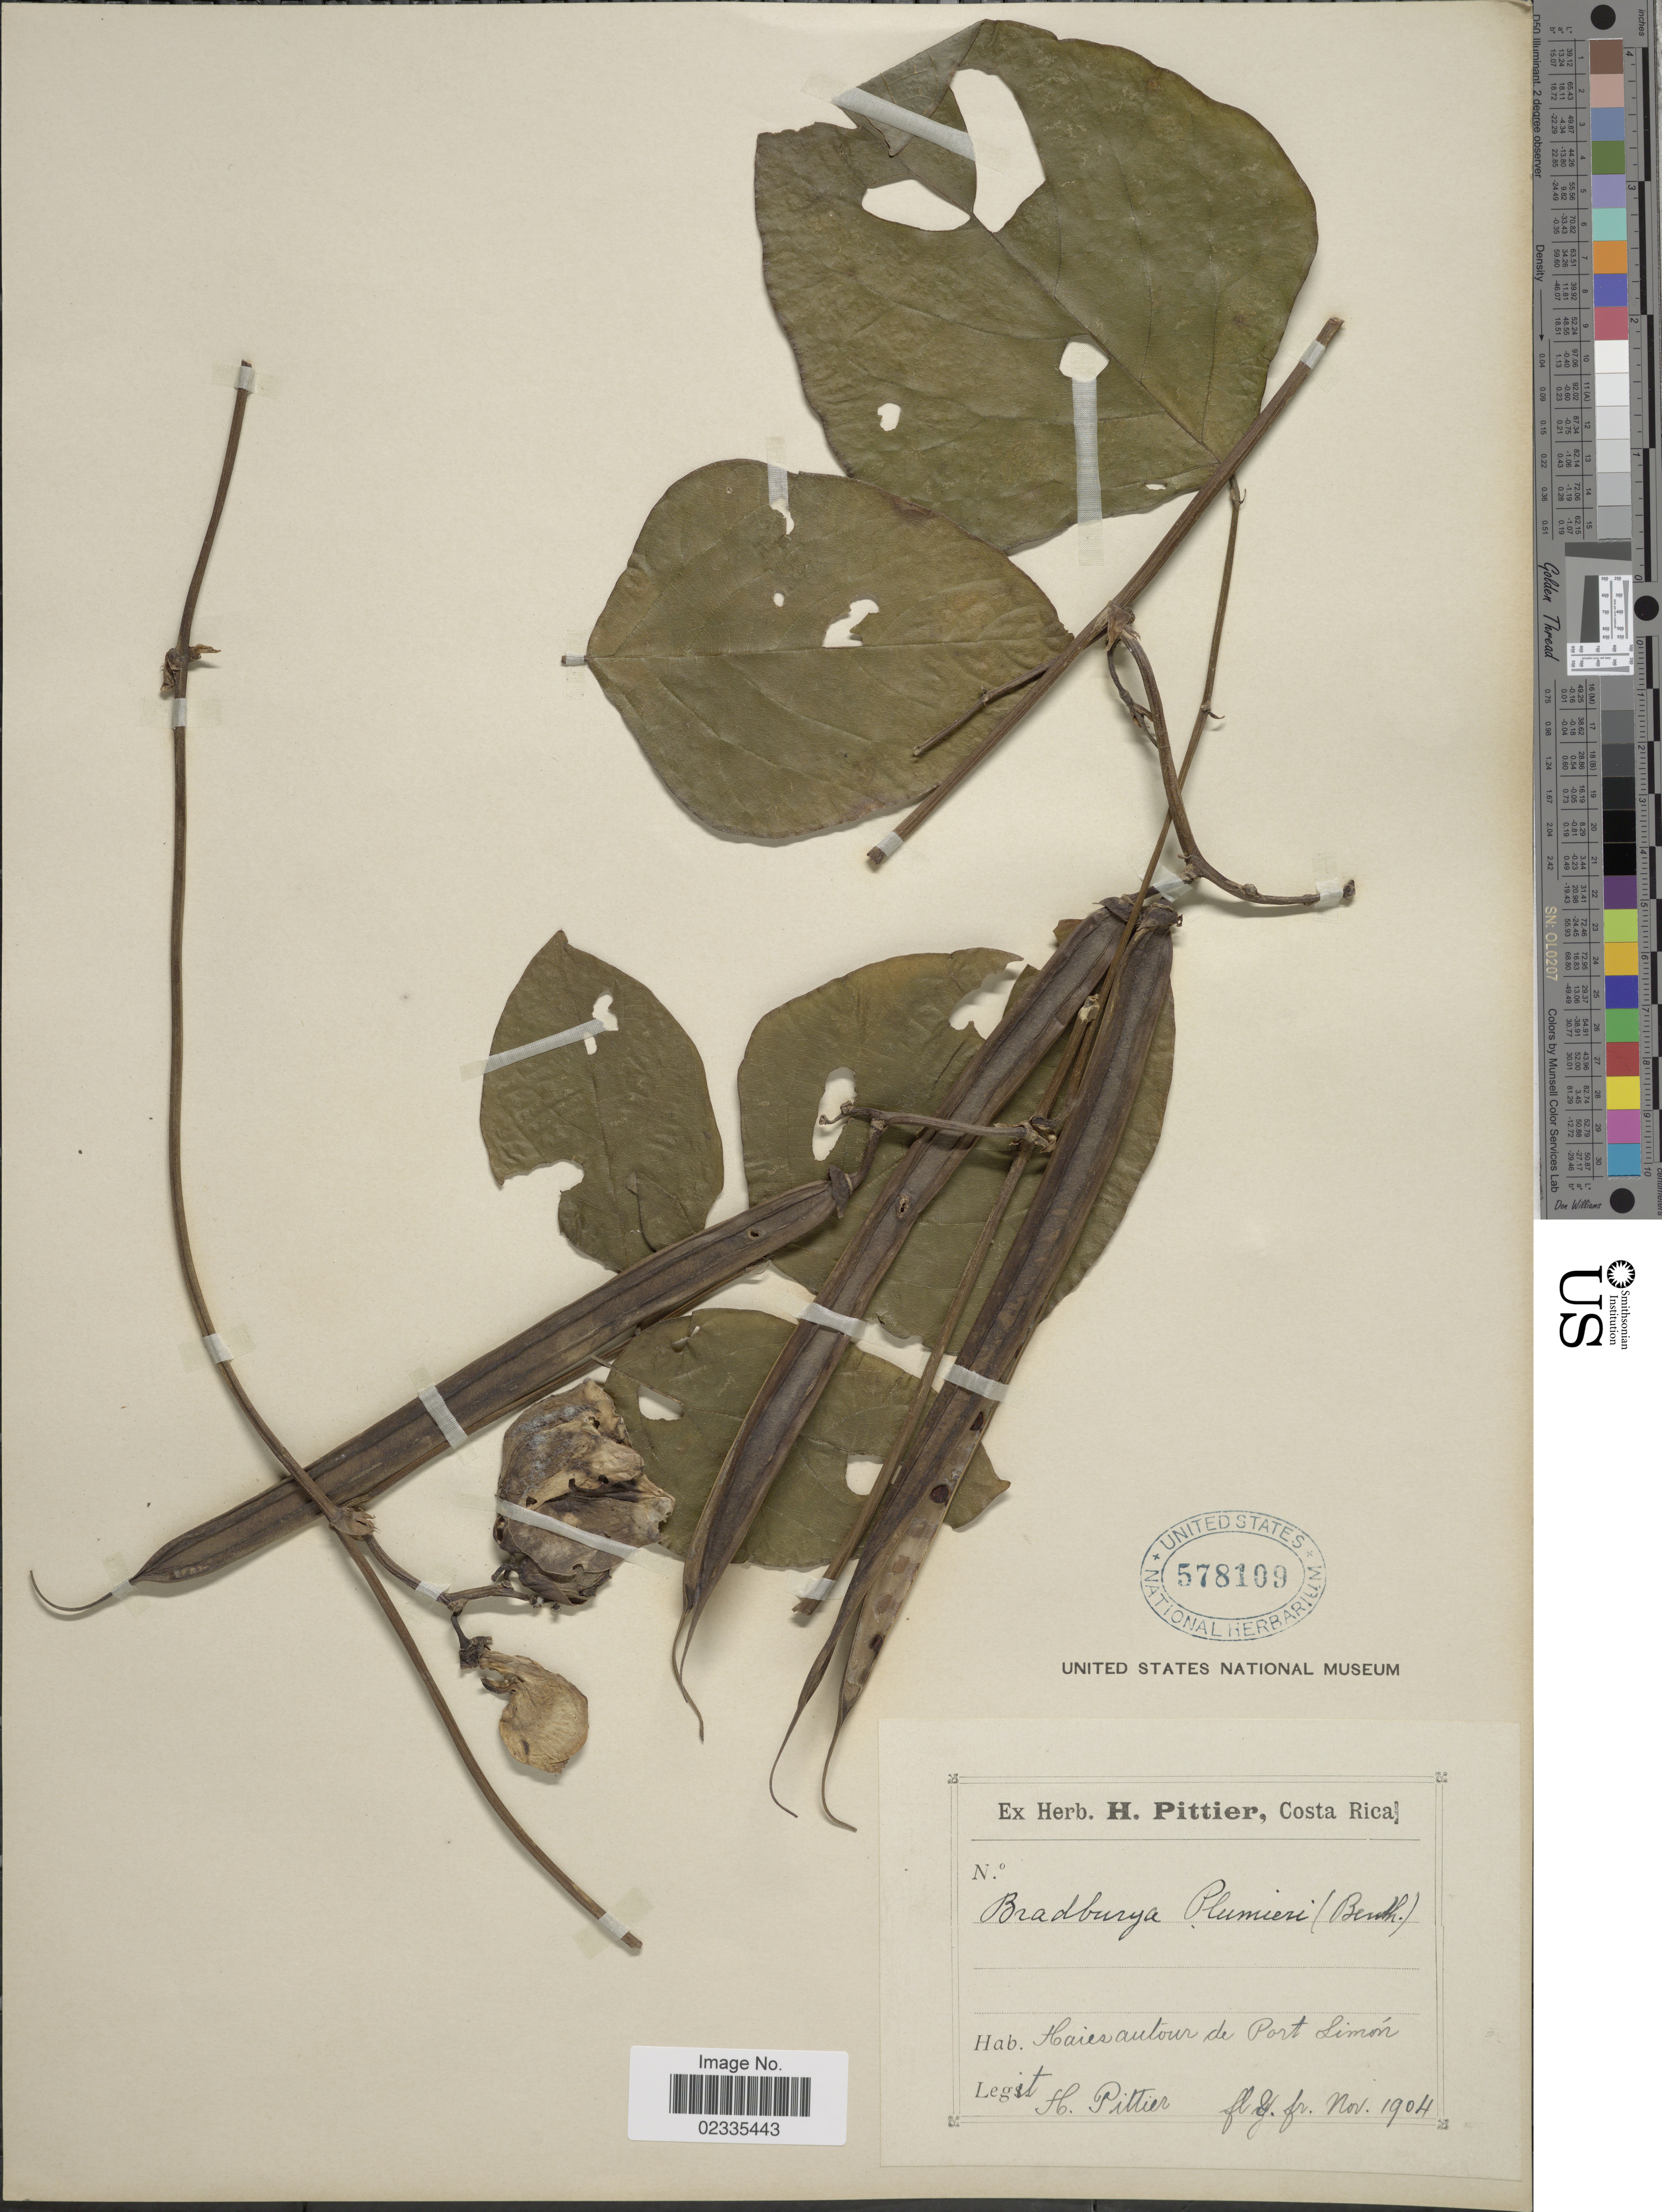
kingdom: Plantae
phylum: Tracheophyta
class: Magnoliopsida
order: Fabales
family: Fabaceae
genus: Centrosema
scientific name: Centrosema plumieri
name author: (Turpin ex Pers.) Benth.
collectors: H. F. Pittier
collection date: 1904-11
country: Costa Rica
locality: Haiesautour de Port Limon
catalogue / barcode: US 578109